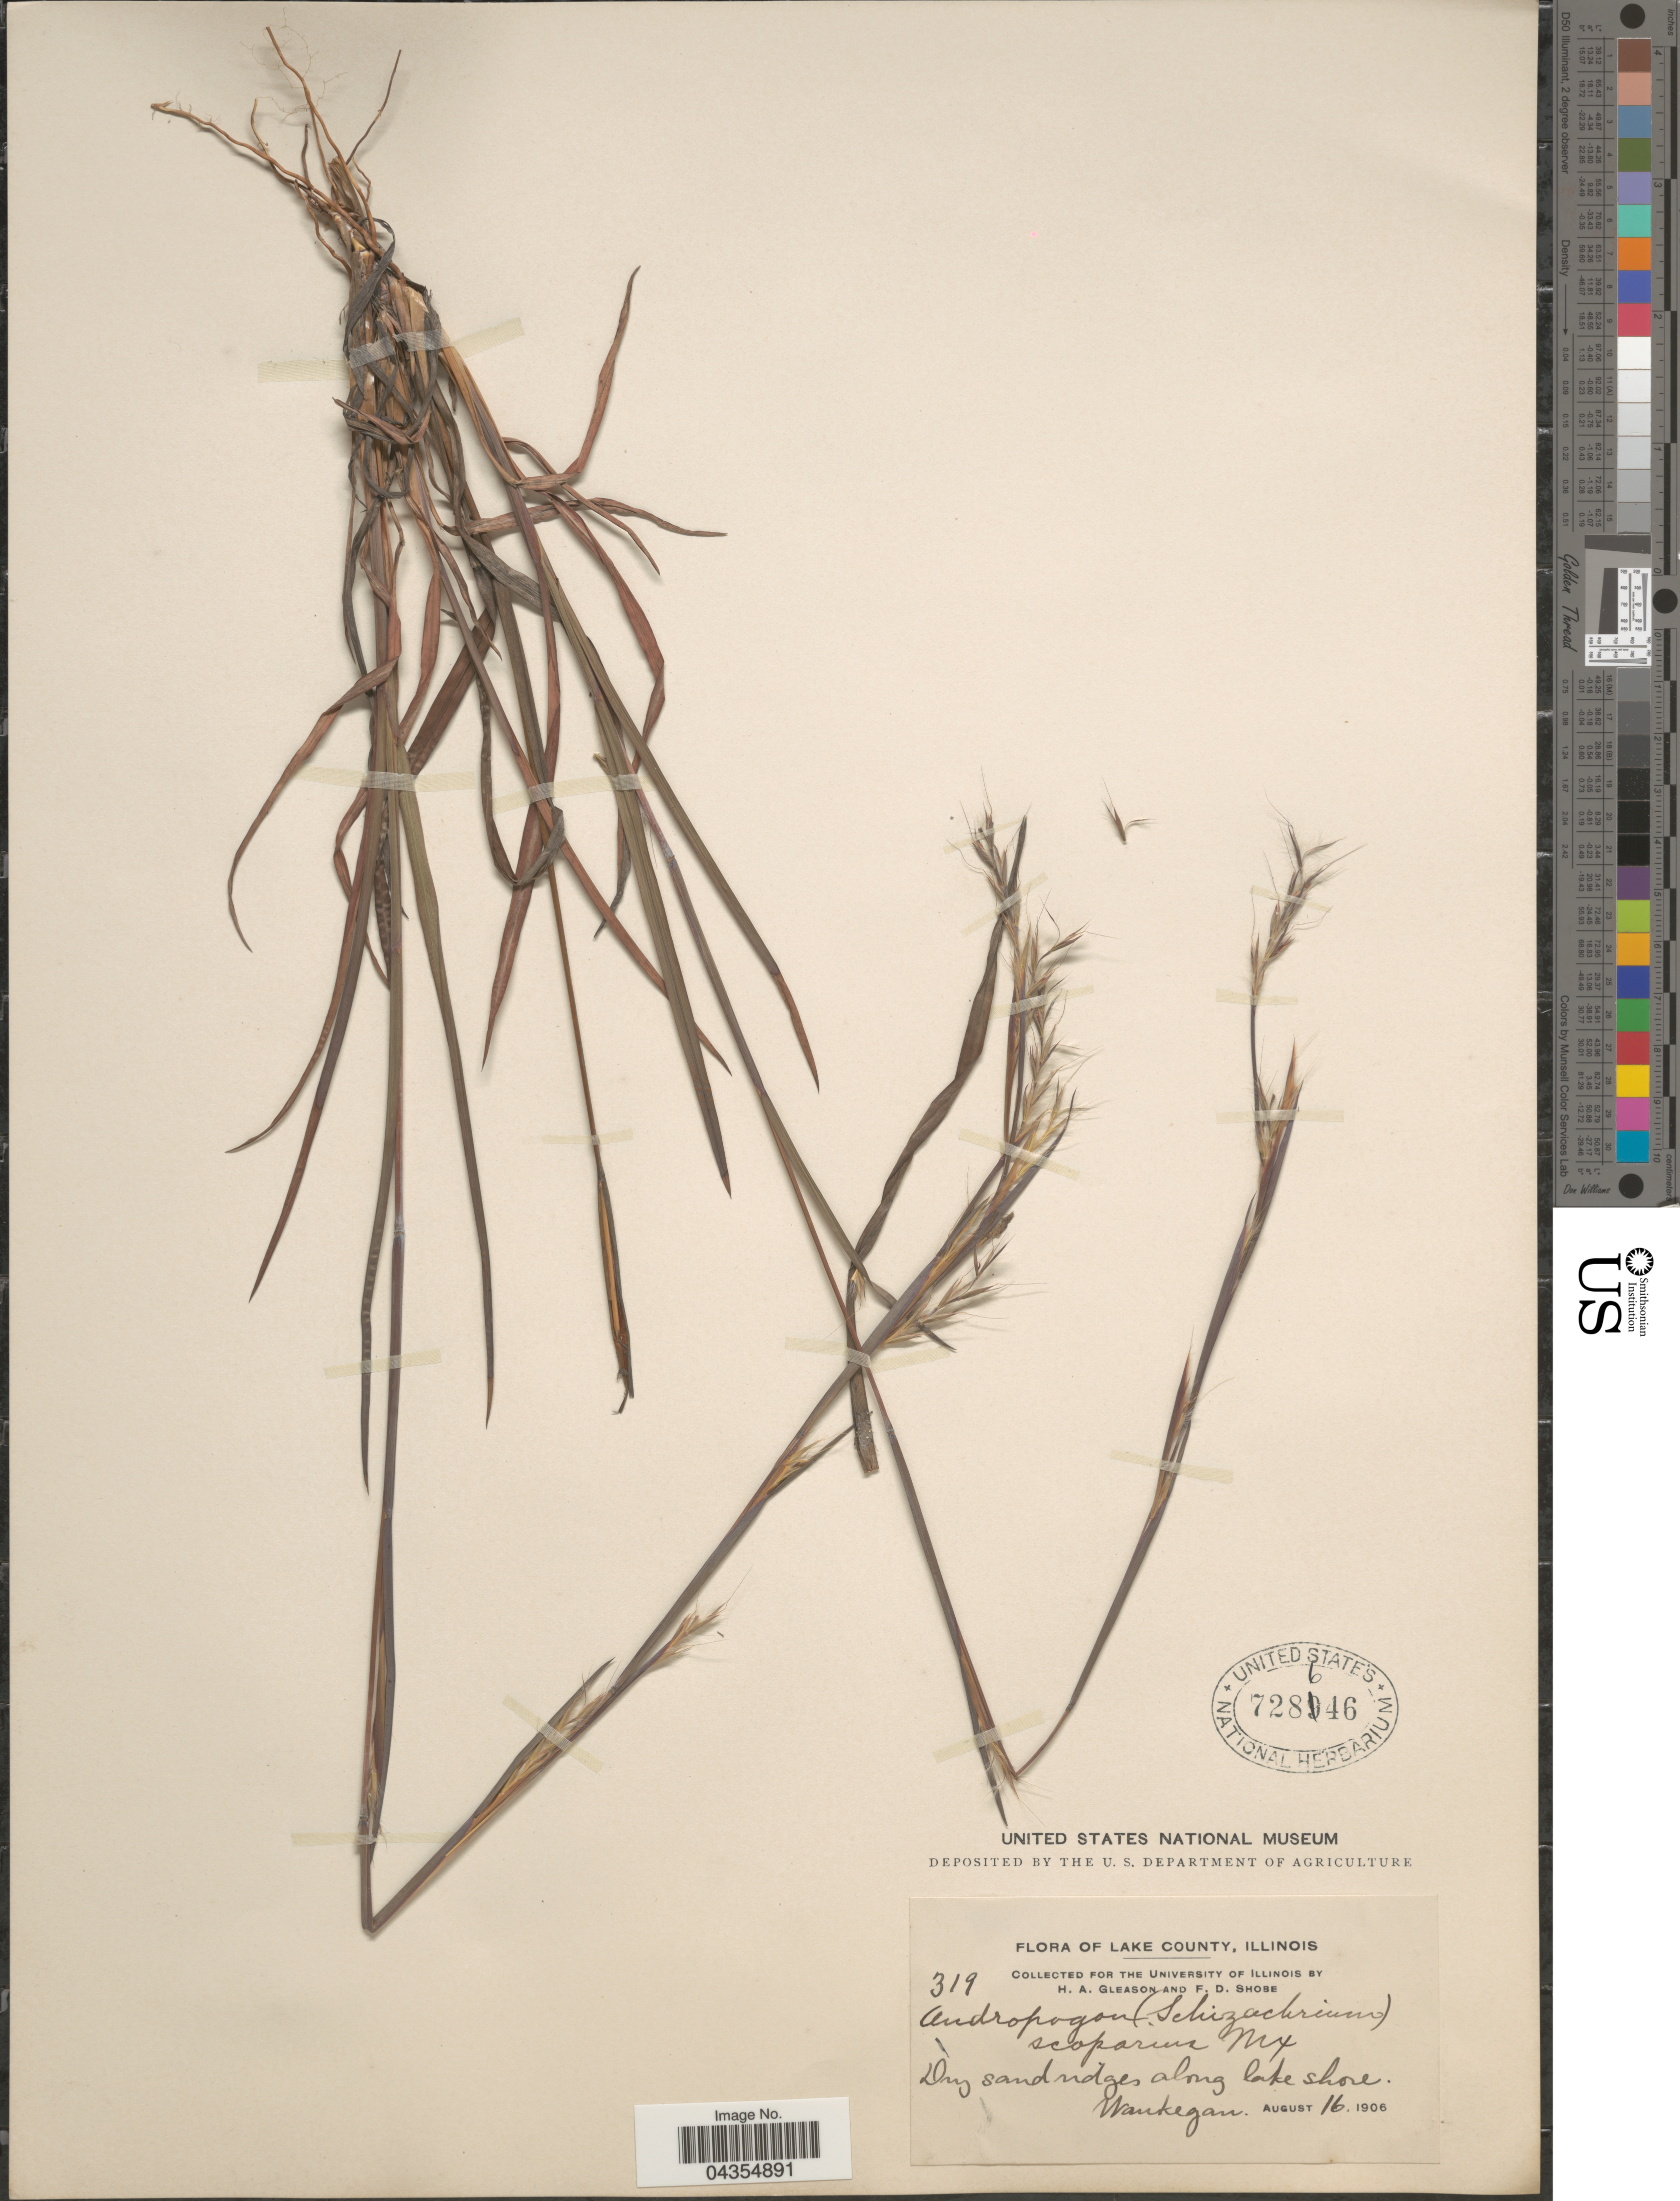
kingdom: Plantae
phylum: Tracheophyta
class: Liliopsida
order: Poales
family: Poaceae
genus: Schizachyrium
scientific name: Schizachyrium sanguineum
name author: (Retz.) Alston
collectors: H. A. Gleason & F. Shobe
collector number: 319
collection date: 1906-08-16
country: United States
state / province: Illinois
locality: Lake County. Along lake shore. Waukegan.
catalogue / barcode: US 728646